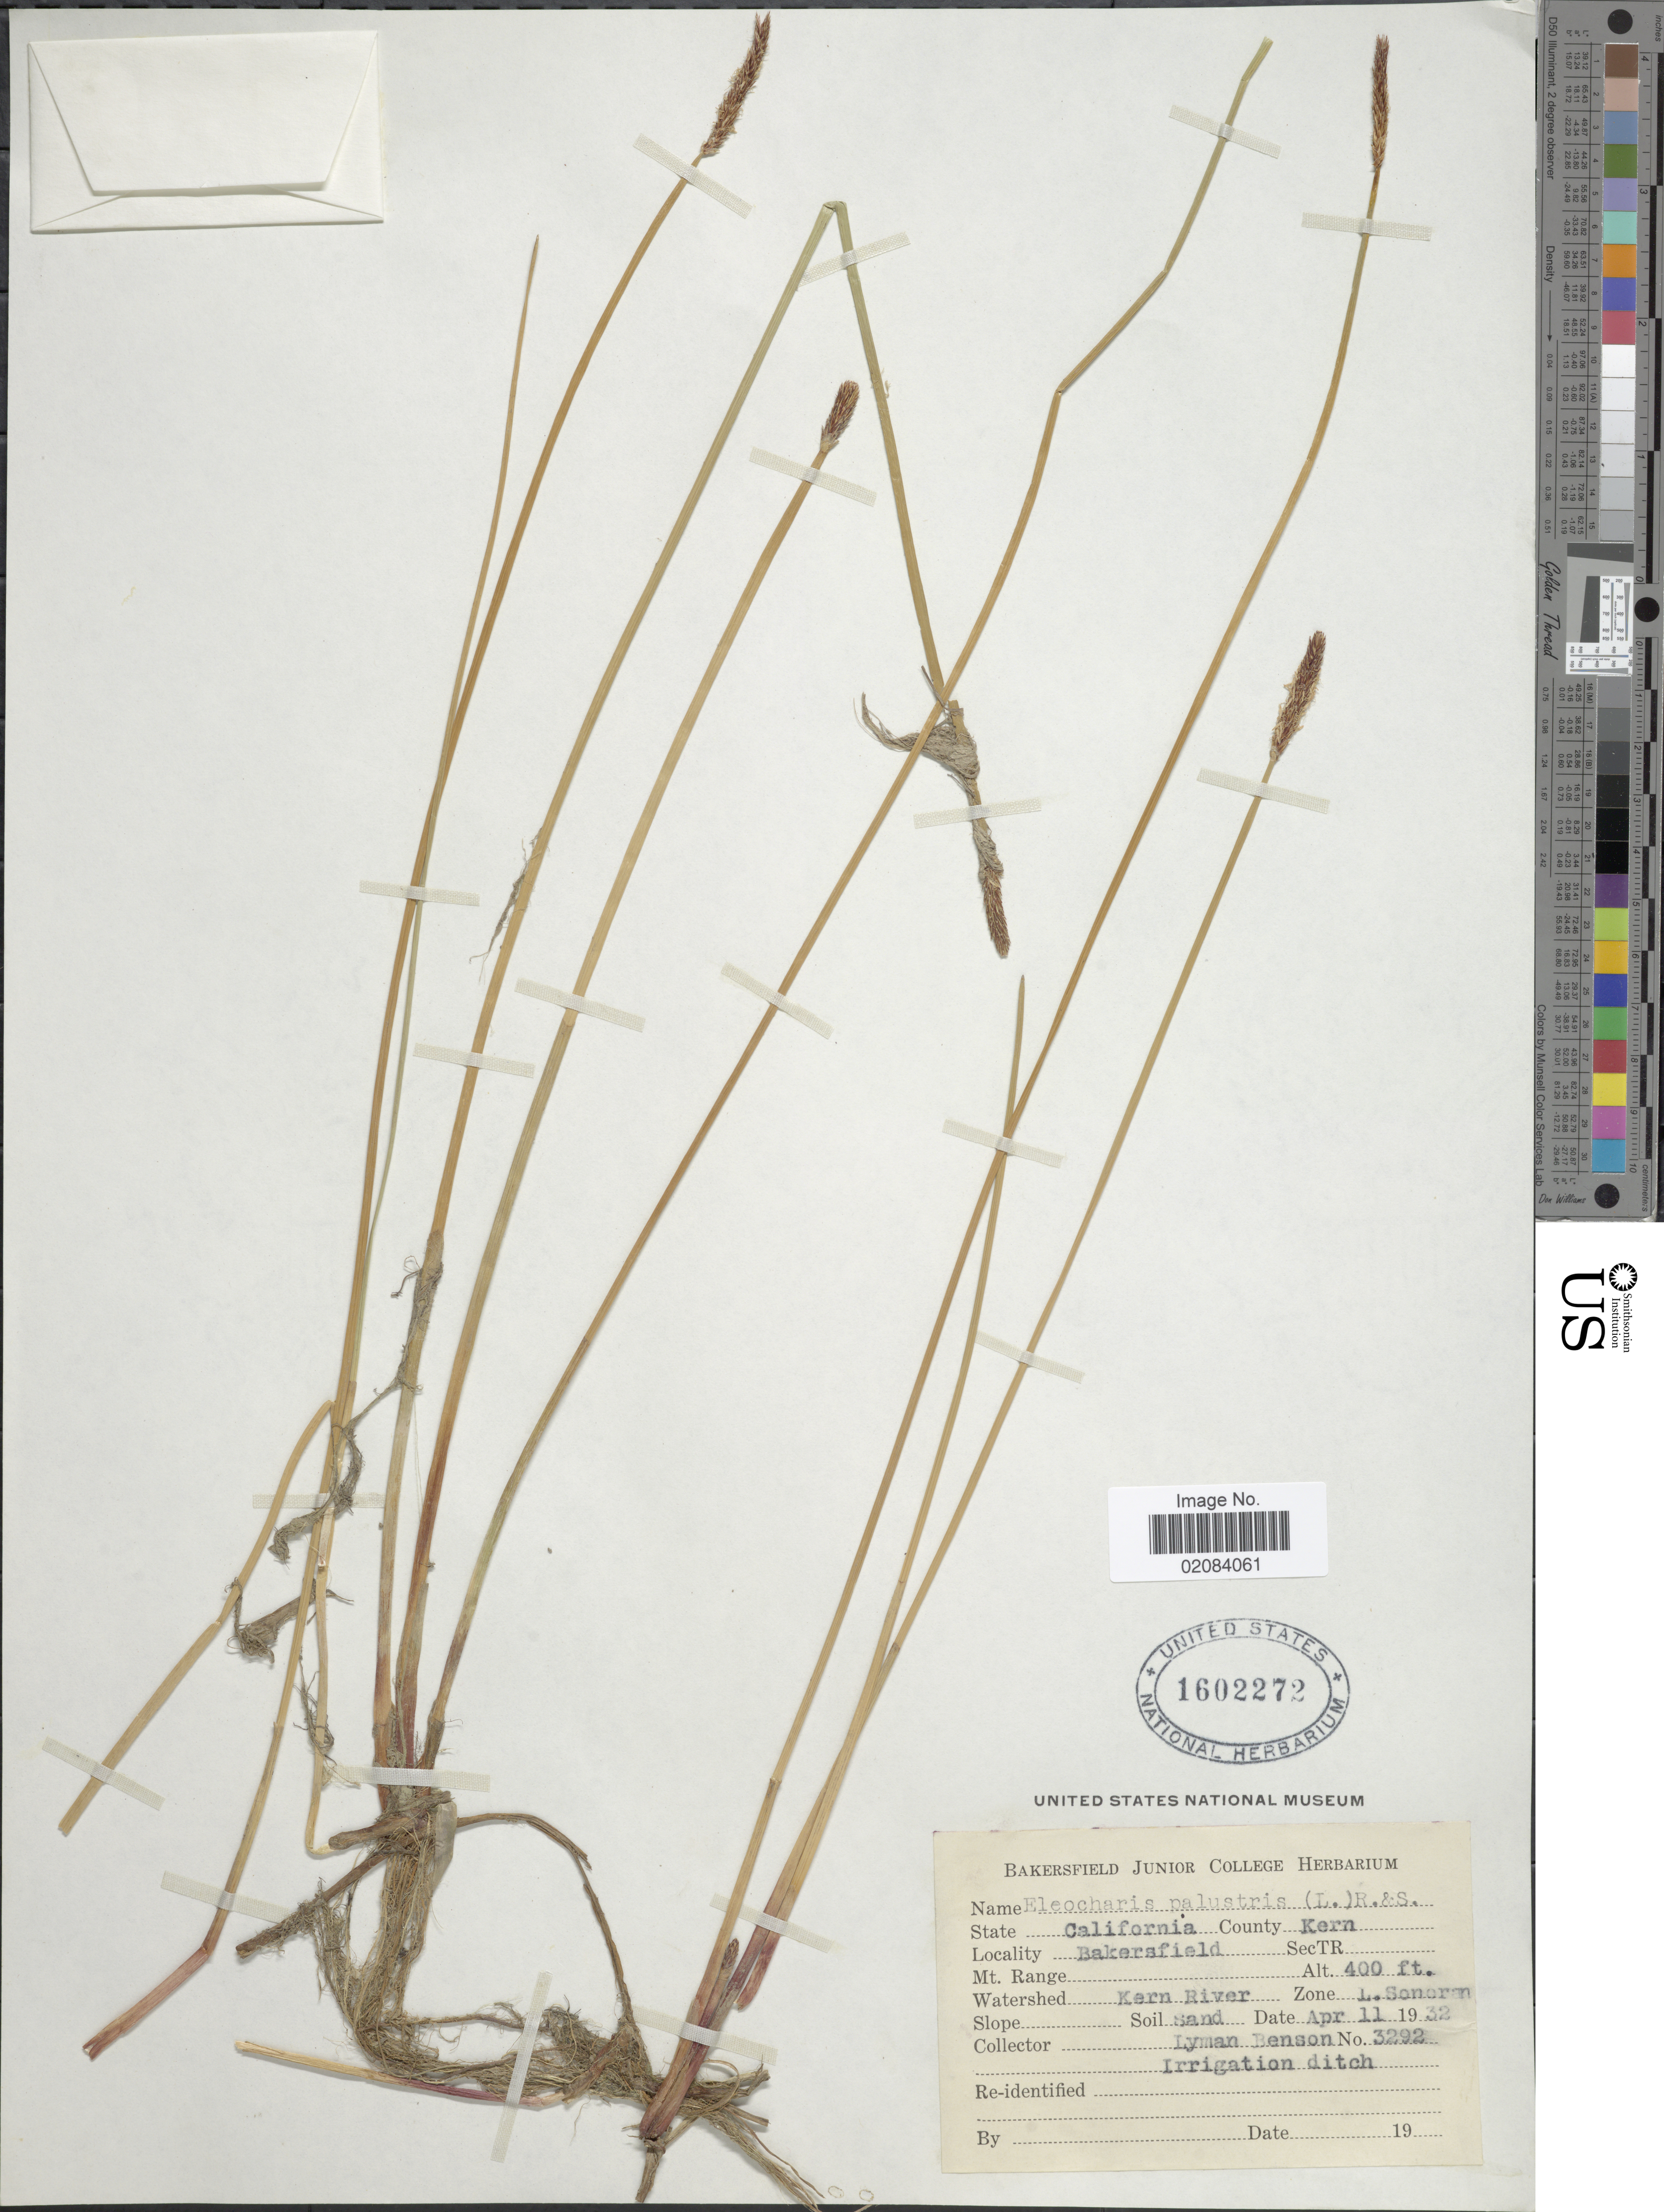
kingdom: Plantae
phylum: Tracheophyta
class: Liliopsida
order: Poales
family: Cyperaceae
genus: Eleocharis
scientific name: Eleocharis palustris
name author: (L.) Roem. & Schult.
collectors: L. D. Benson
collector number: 3292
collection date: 1932-04-11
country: United States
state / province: California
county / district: Kern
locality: California County Kern. Bakersfield, Watershed Kern River. Zone L. Sonoran.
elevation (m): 122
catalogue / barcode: US 1602272